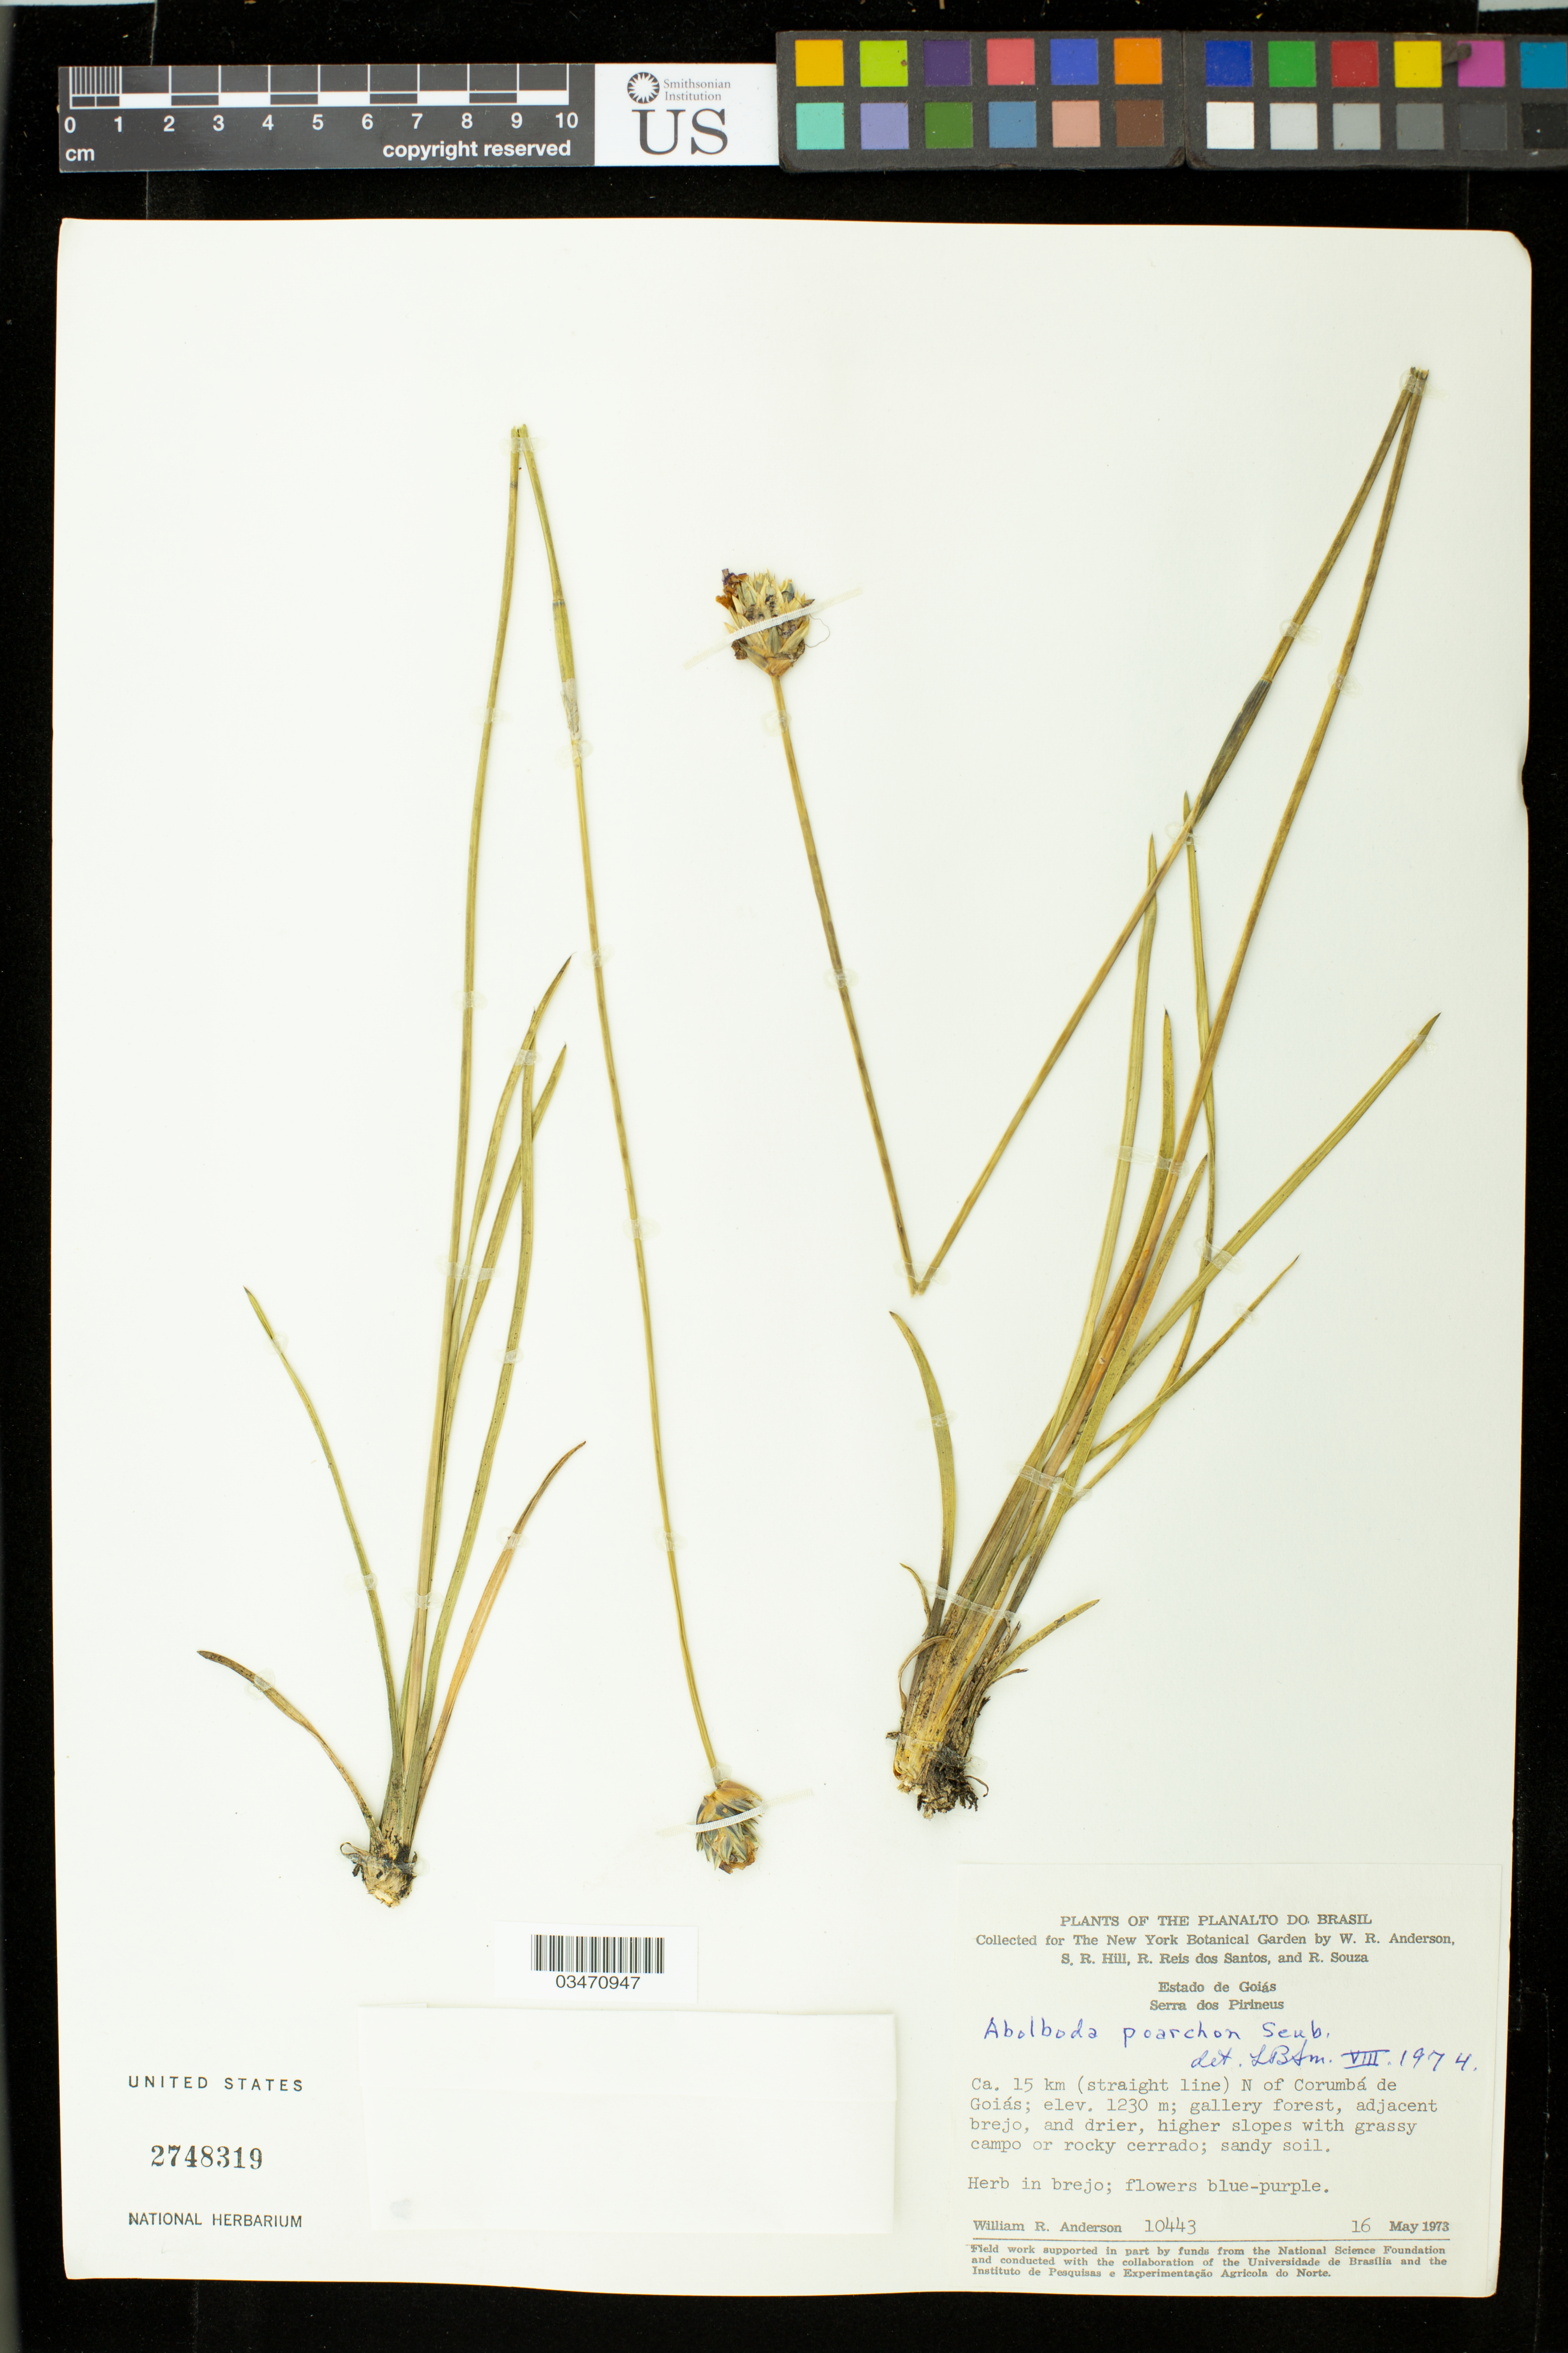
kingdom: Plantae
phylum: Tracheophyta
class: Liliopsida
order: Poales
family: Xyridaceae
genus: Abolboda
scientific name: Abolboda poarchon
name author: Seub.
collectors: W. R. Anderson, S. R. Hill, R. Reis dos Santos & R. Souza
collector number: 10443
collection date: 1973-05-16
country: Brazil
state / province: Goiás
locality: Serra dos Pinineus, ca. 15 km (straight line) N of Corumbá de Goiás.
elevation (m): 1230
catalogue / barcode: US 2748319